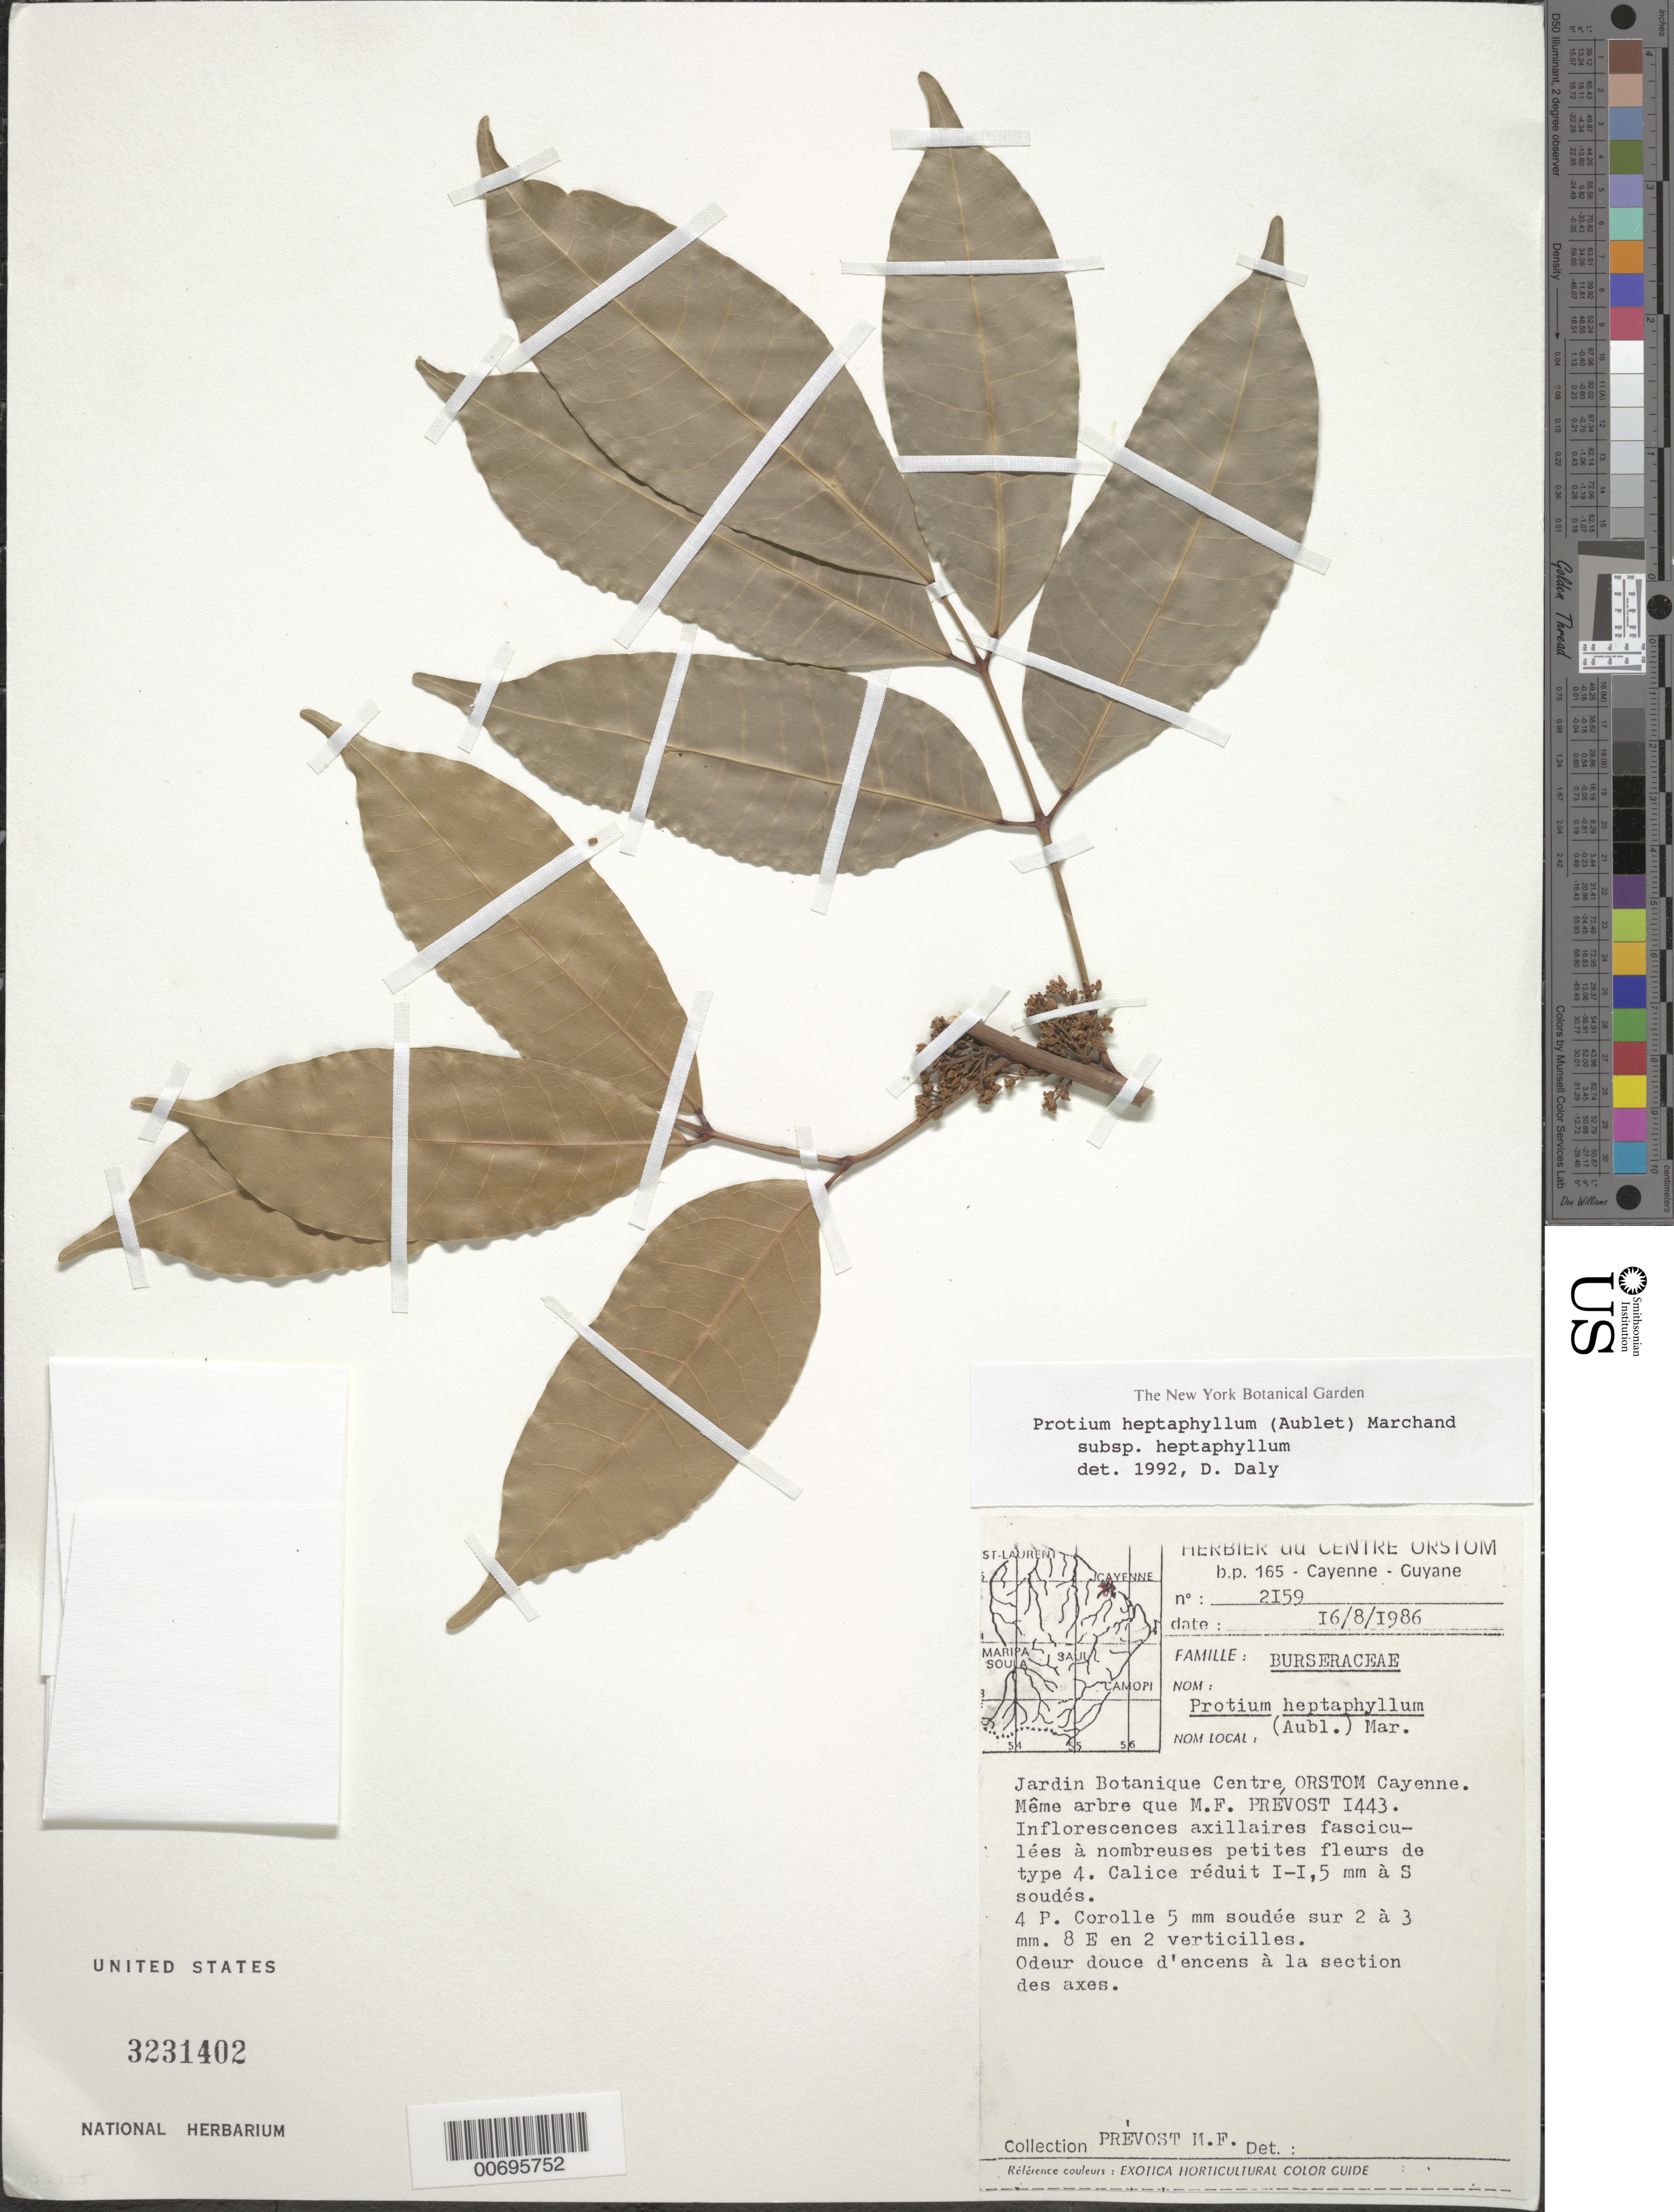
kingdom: Plantae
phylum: Tracheophyta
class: Magnoliopsida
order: Sapindales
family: Burseraceae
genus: Protium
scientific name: Protium heptaphyllum subsp. heptaphyllum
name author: (Aubl.) Marchand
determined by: Daly, D. C.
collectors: M.-F. Prévost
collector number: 2159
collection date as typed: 16-Aug-86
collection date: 1986-08-16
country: French Guiana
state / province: Cayenne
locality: Cayenne, Jardin ORSTOM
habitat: Garden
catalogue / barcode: US 3231402